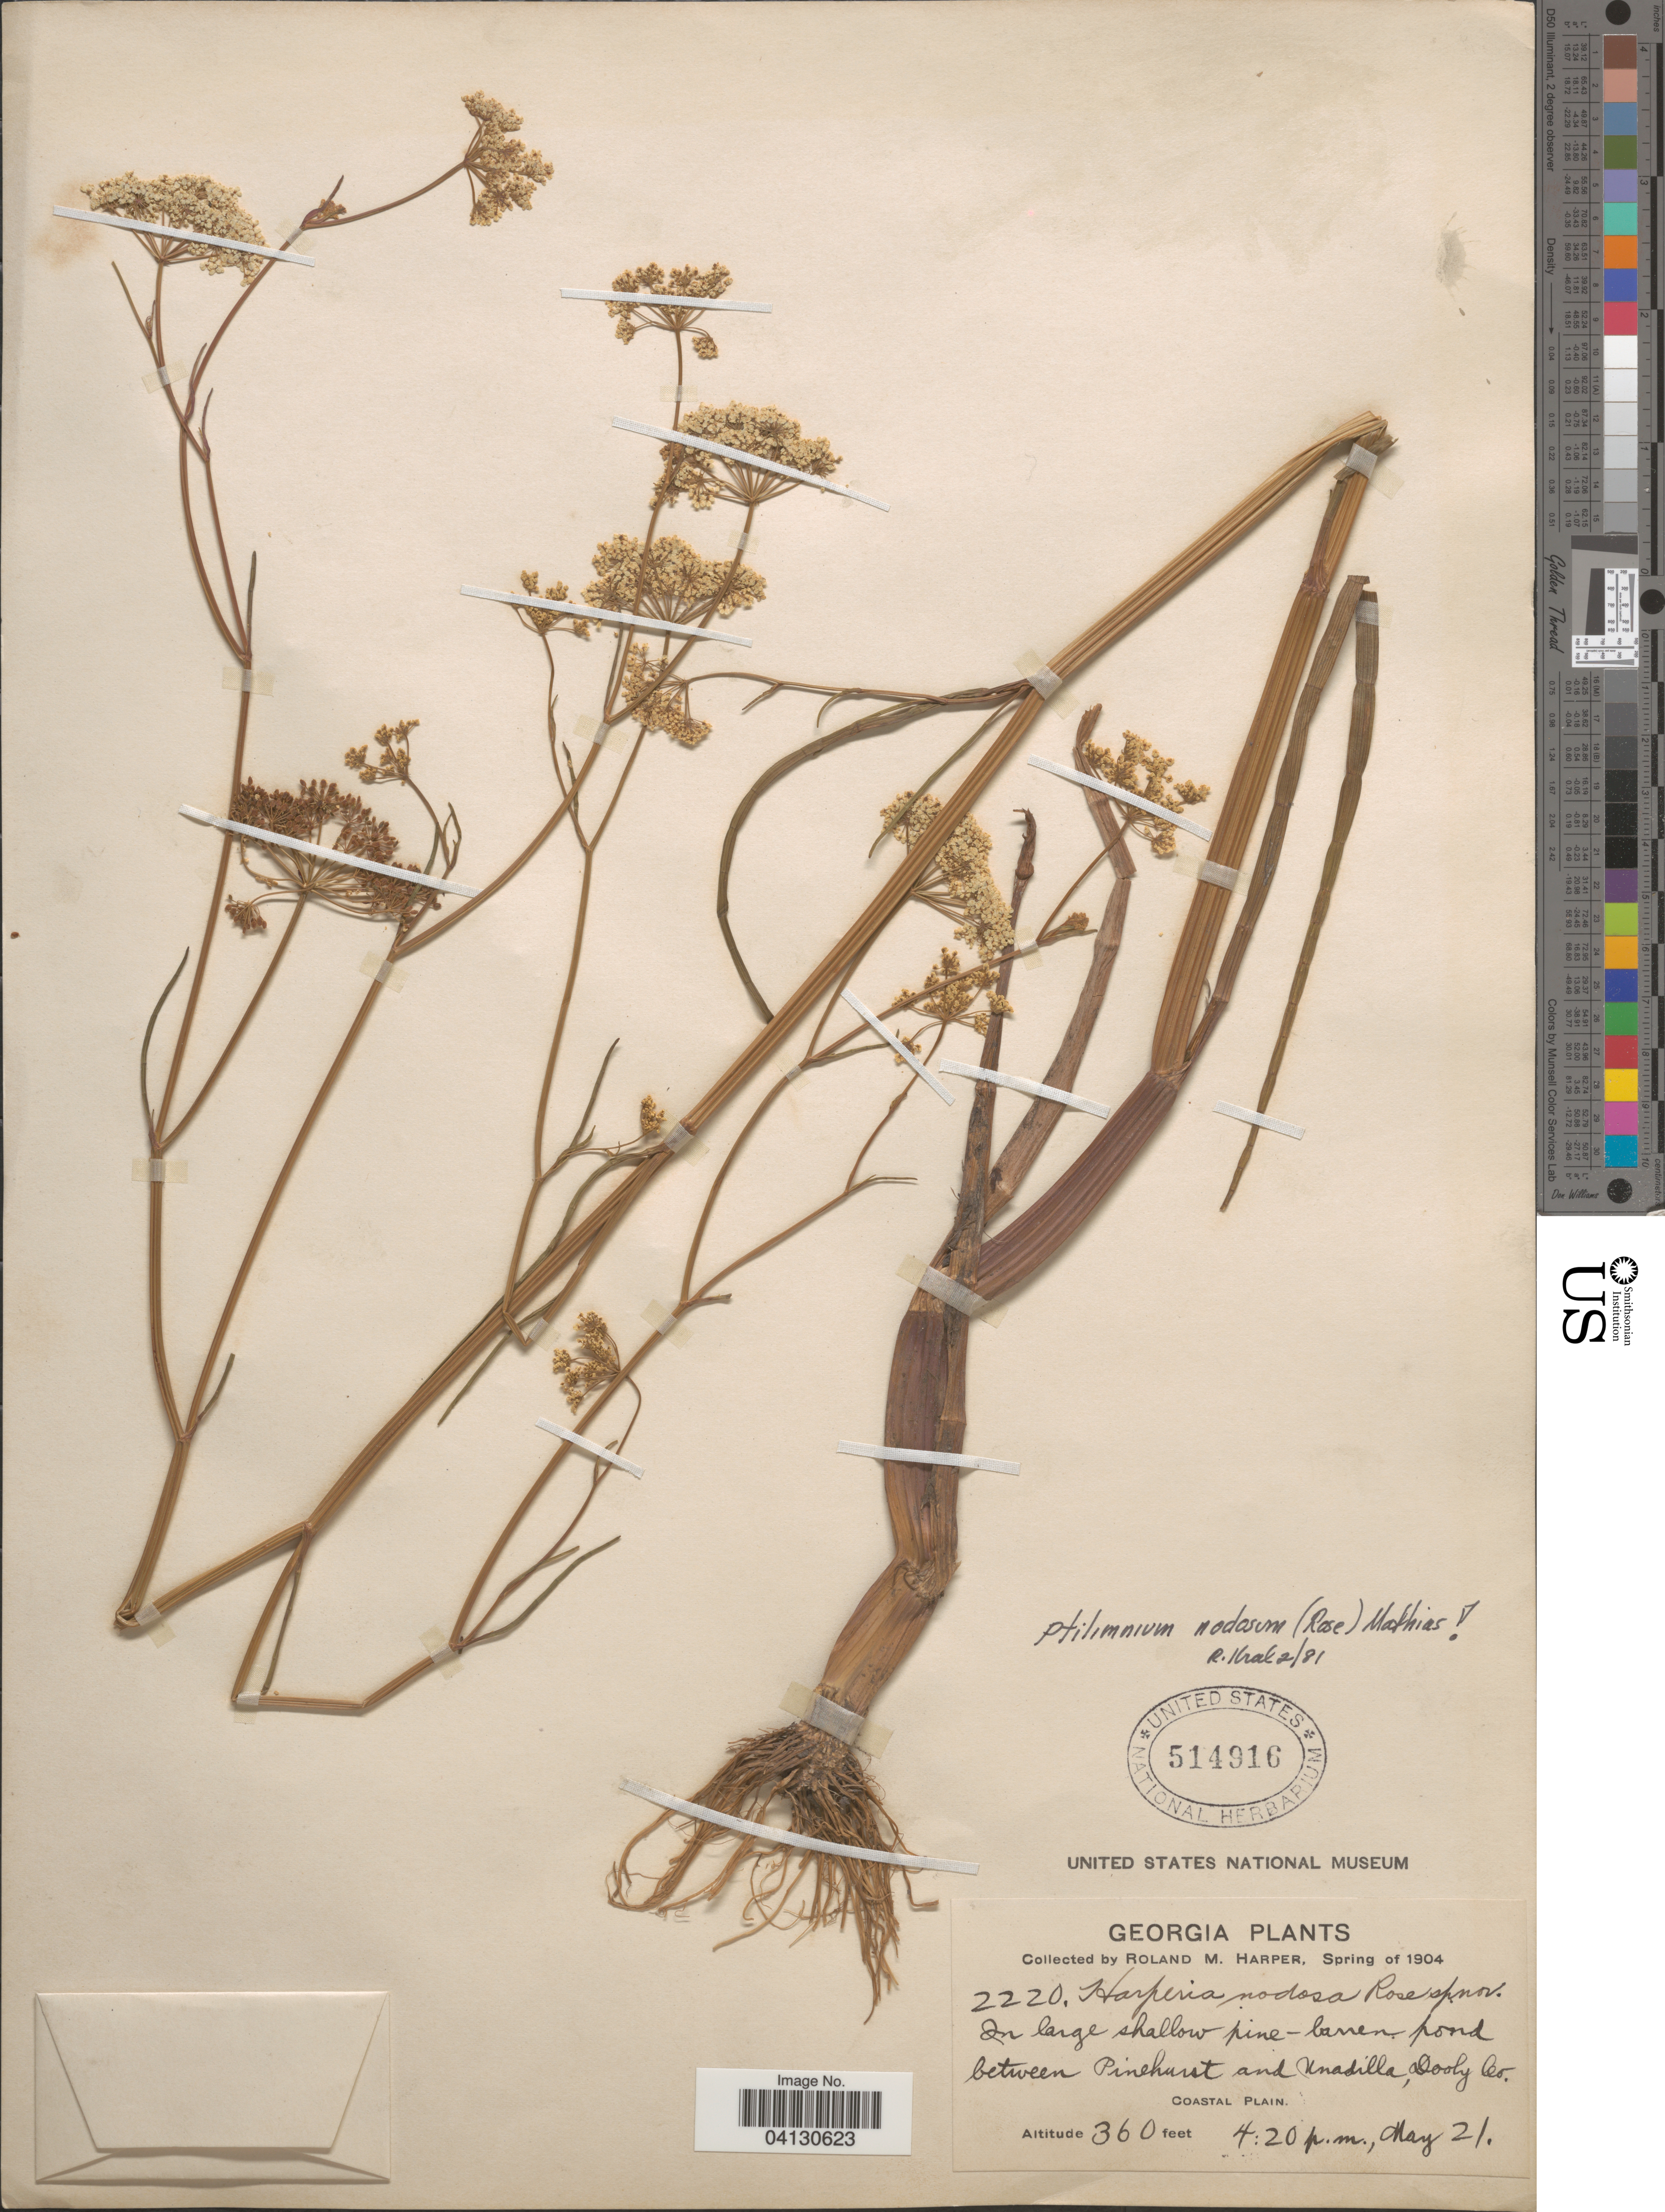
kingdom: Plantae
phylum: Tracheophyta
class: Magnoliopsida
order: Apiales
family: Apiaceae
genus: Harperia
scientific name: Harperia nodosa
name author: Rose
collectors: R. M. Harper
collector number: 2220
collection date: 1904-05-21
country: United States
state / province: Georgia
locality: In large shallow pine-barren pond between Pinehurst and Unadilla, Dooly Co. Coastal Plain.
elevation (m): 110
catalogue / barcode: US 514916